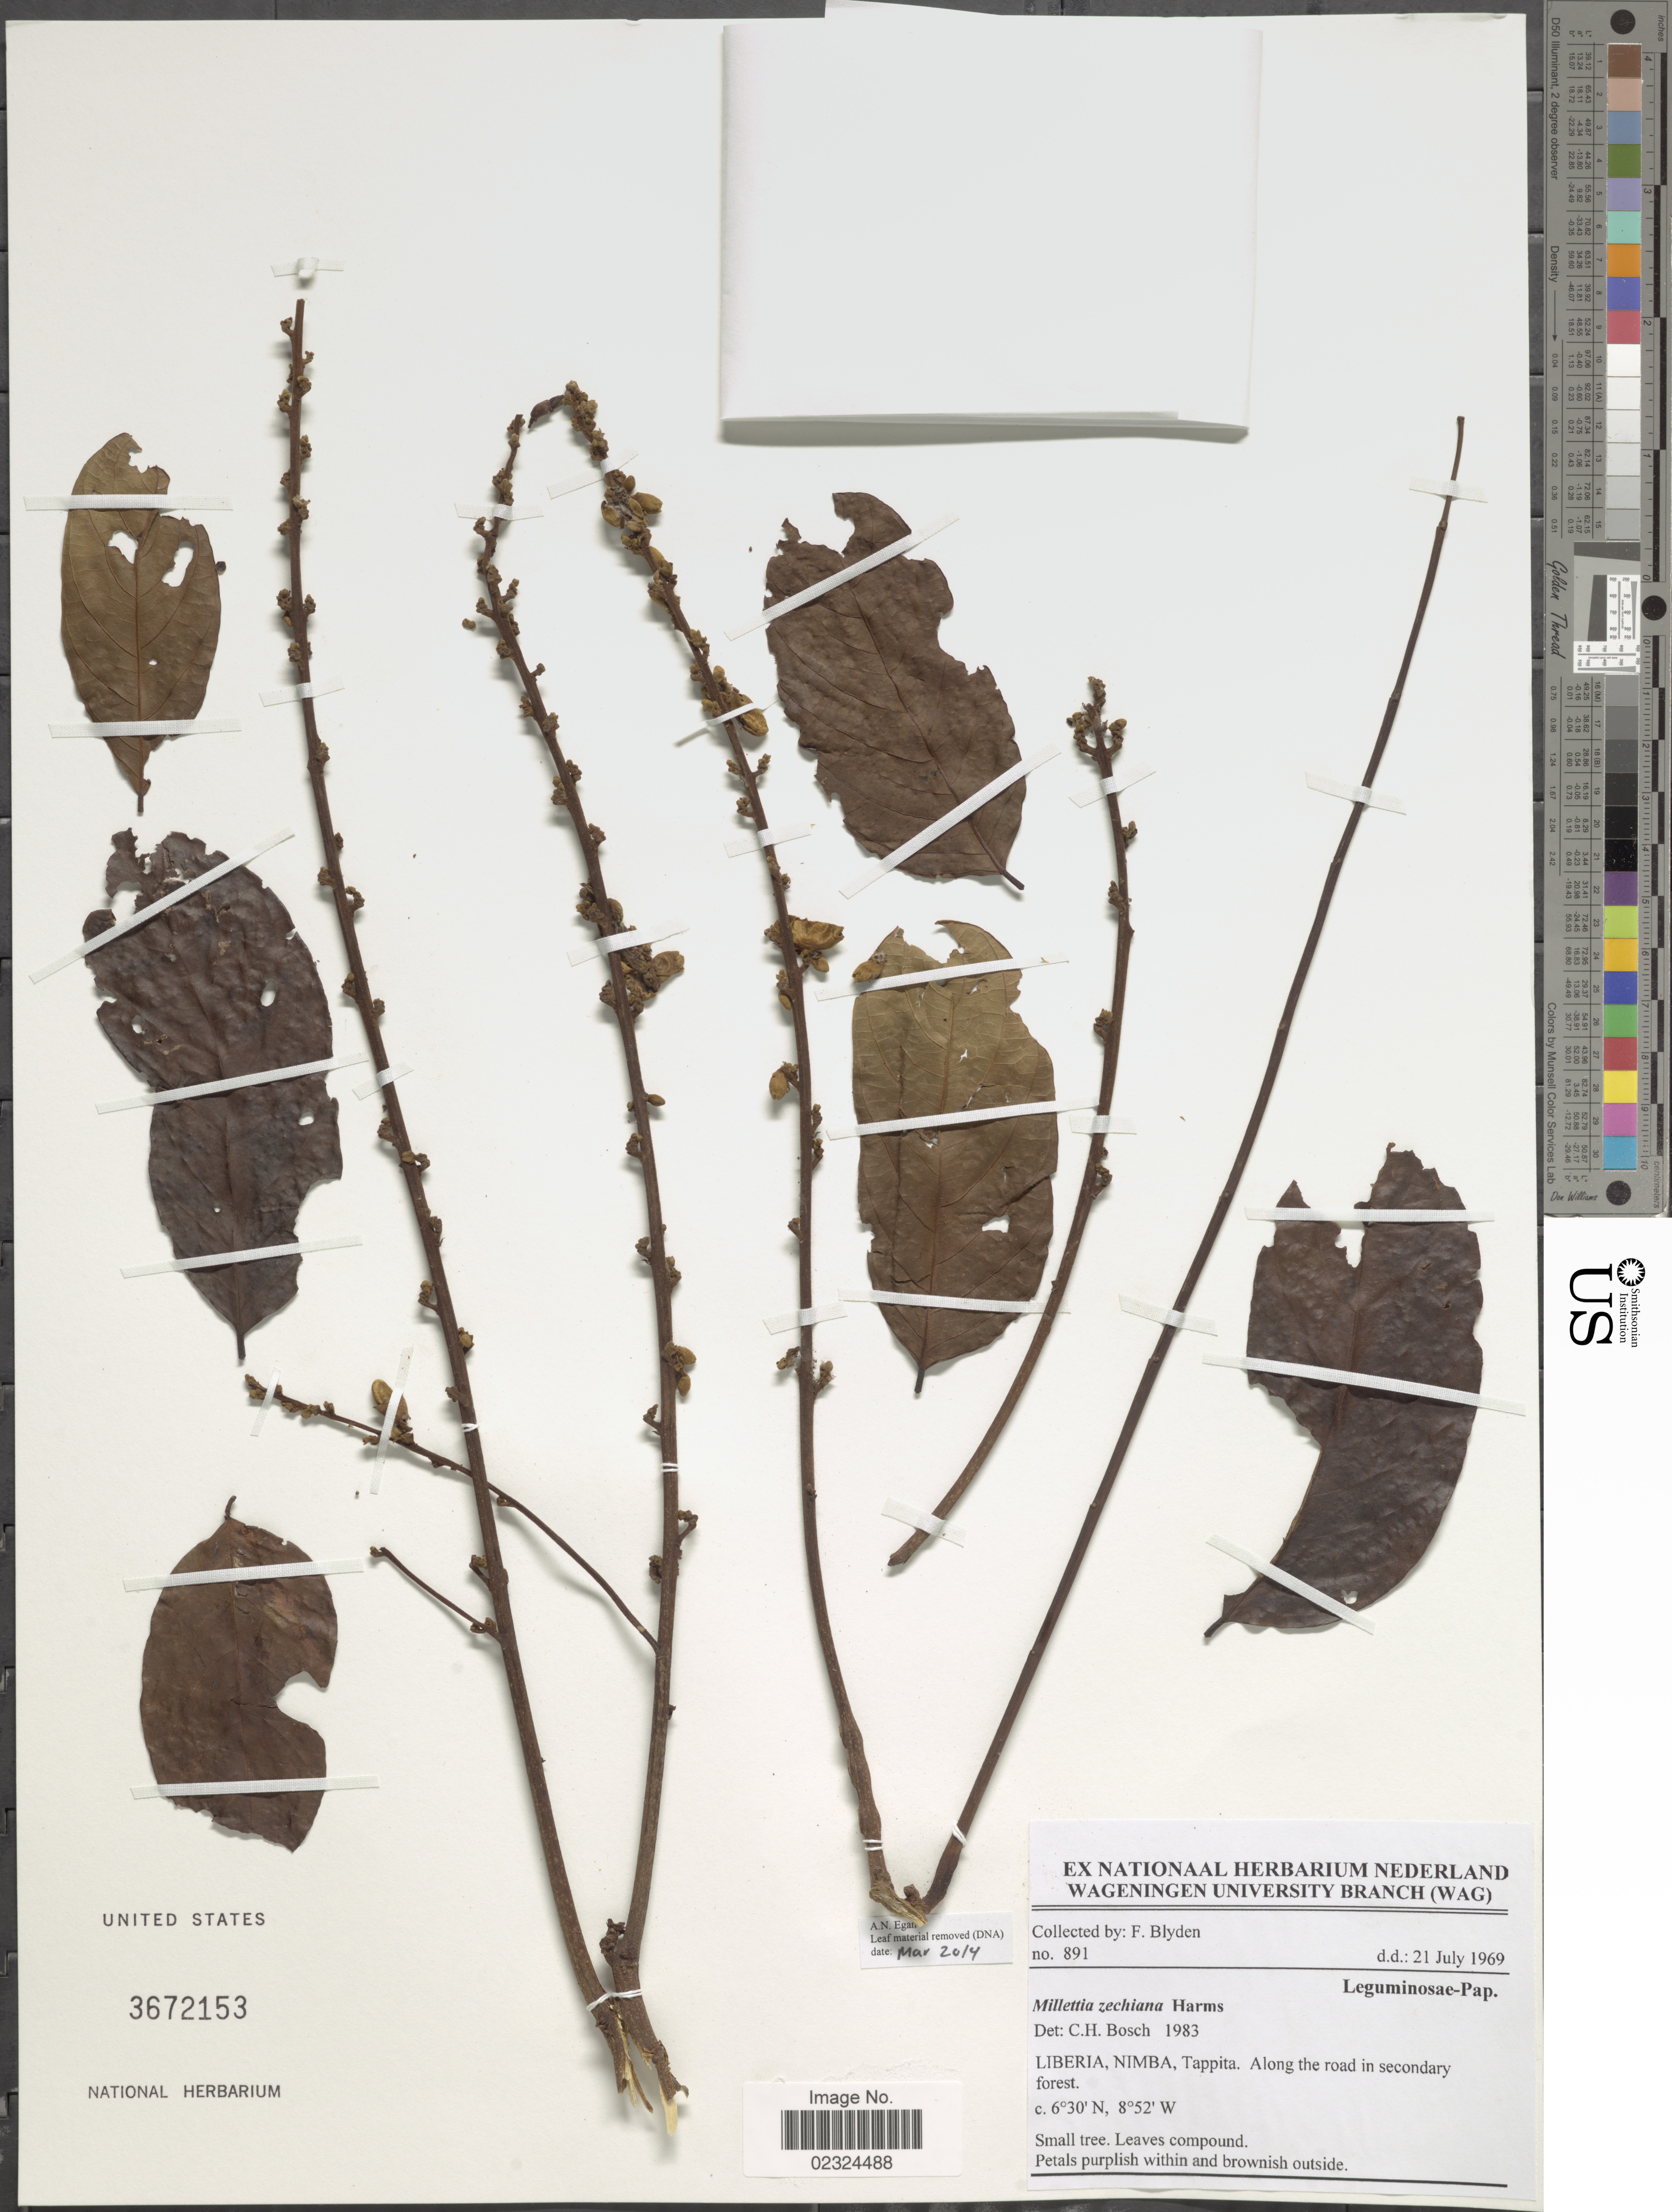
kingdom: Plantae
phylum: Tracheophyta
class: Magnoliopsida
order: Fabales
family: Fabaceae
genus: Millettia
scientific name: Millettia zechiana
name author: Harms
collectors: F. Blyden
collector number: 891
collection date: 1969-07-21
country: Liberia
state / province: Nimba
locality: Tappita. Along the road in secondary forest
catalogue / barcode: US 3672153